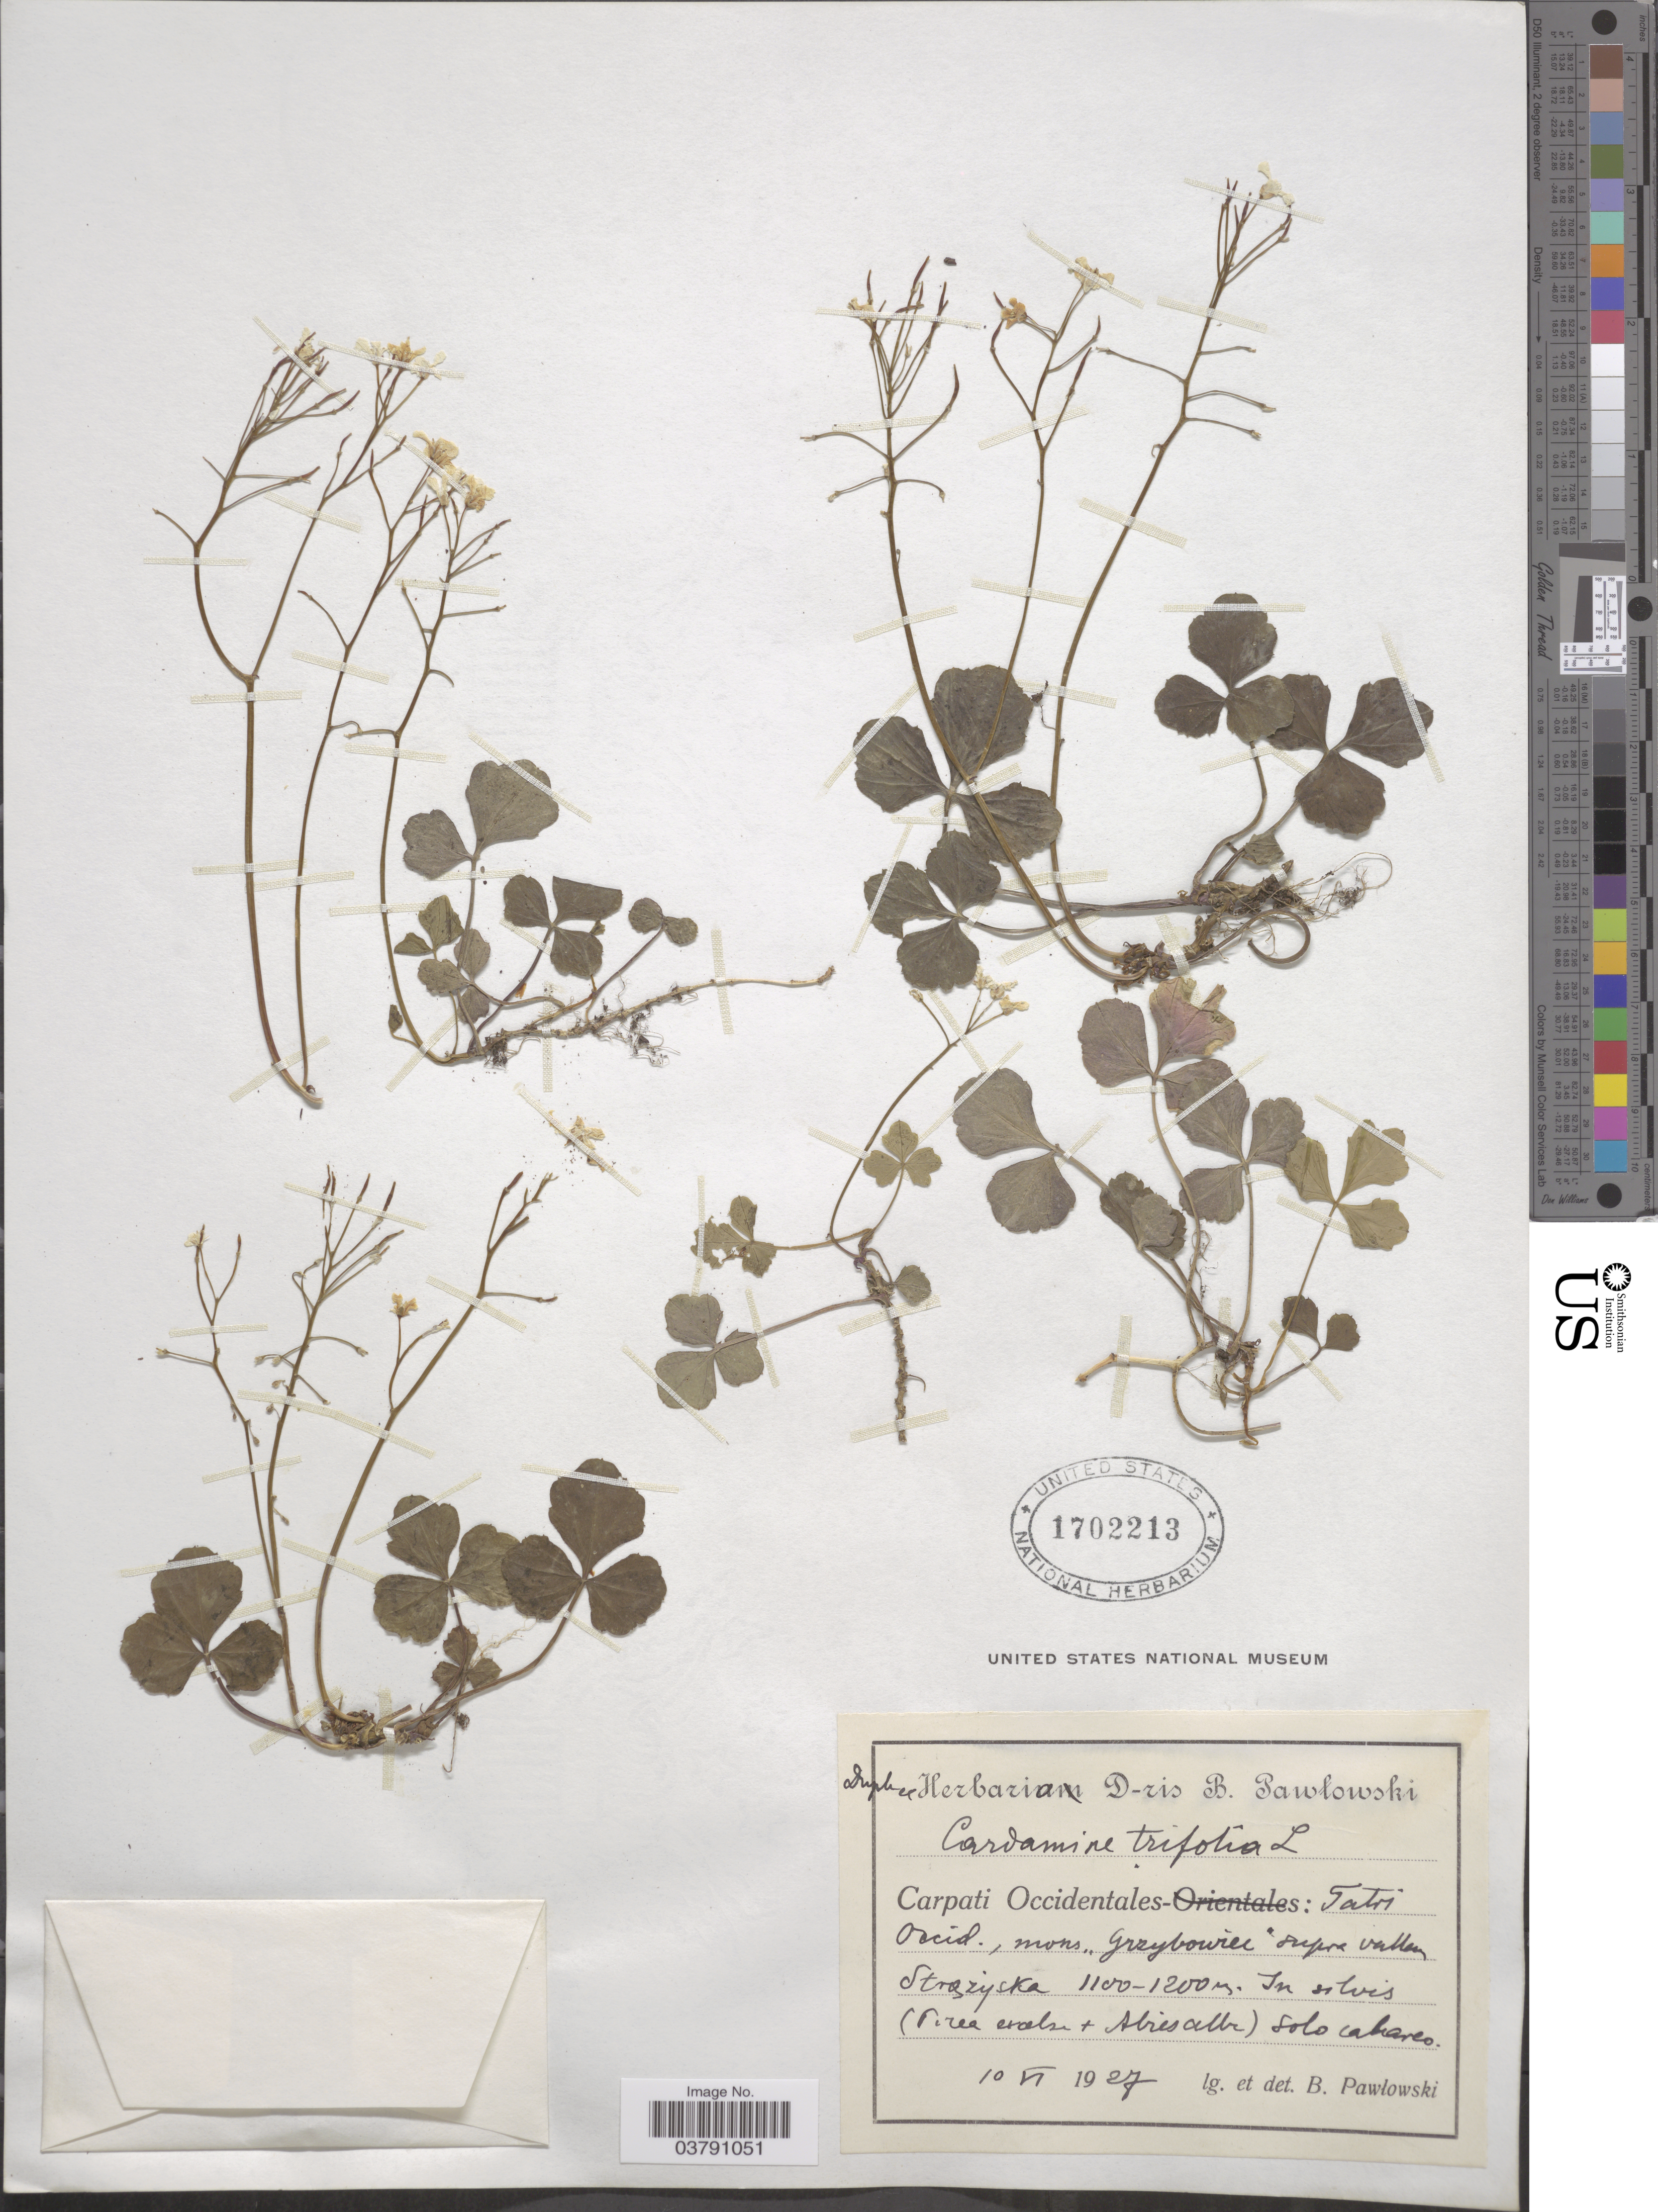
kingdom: Plantae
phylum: Tracheophyta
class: Magnoliopsida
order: Brassicales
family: Brassicaceae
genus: Cardamine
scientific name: Cardamine trifolia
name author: L.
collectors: B. Pawlowski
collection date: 1927-06-10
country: Poland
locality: Carpati Occidentales. Tatri Occid., mons. Grzybowiec supra vallee Strazyska.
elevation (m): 1100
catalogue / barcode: US 1702213